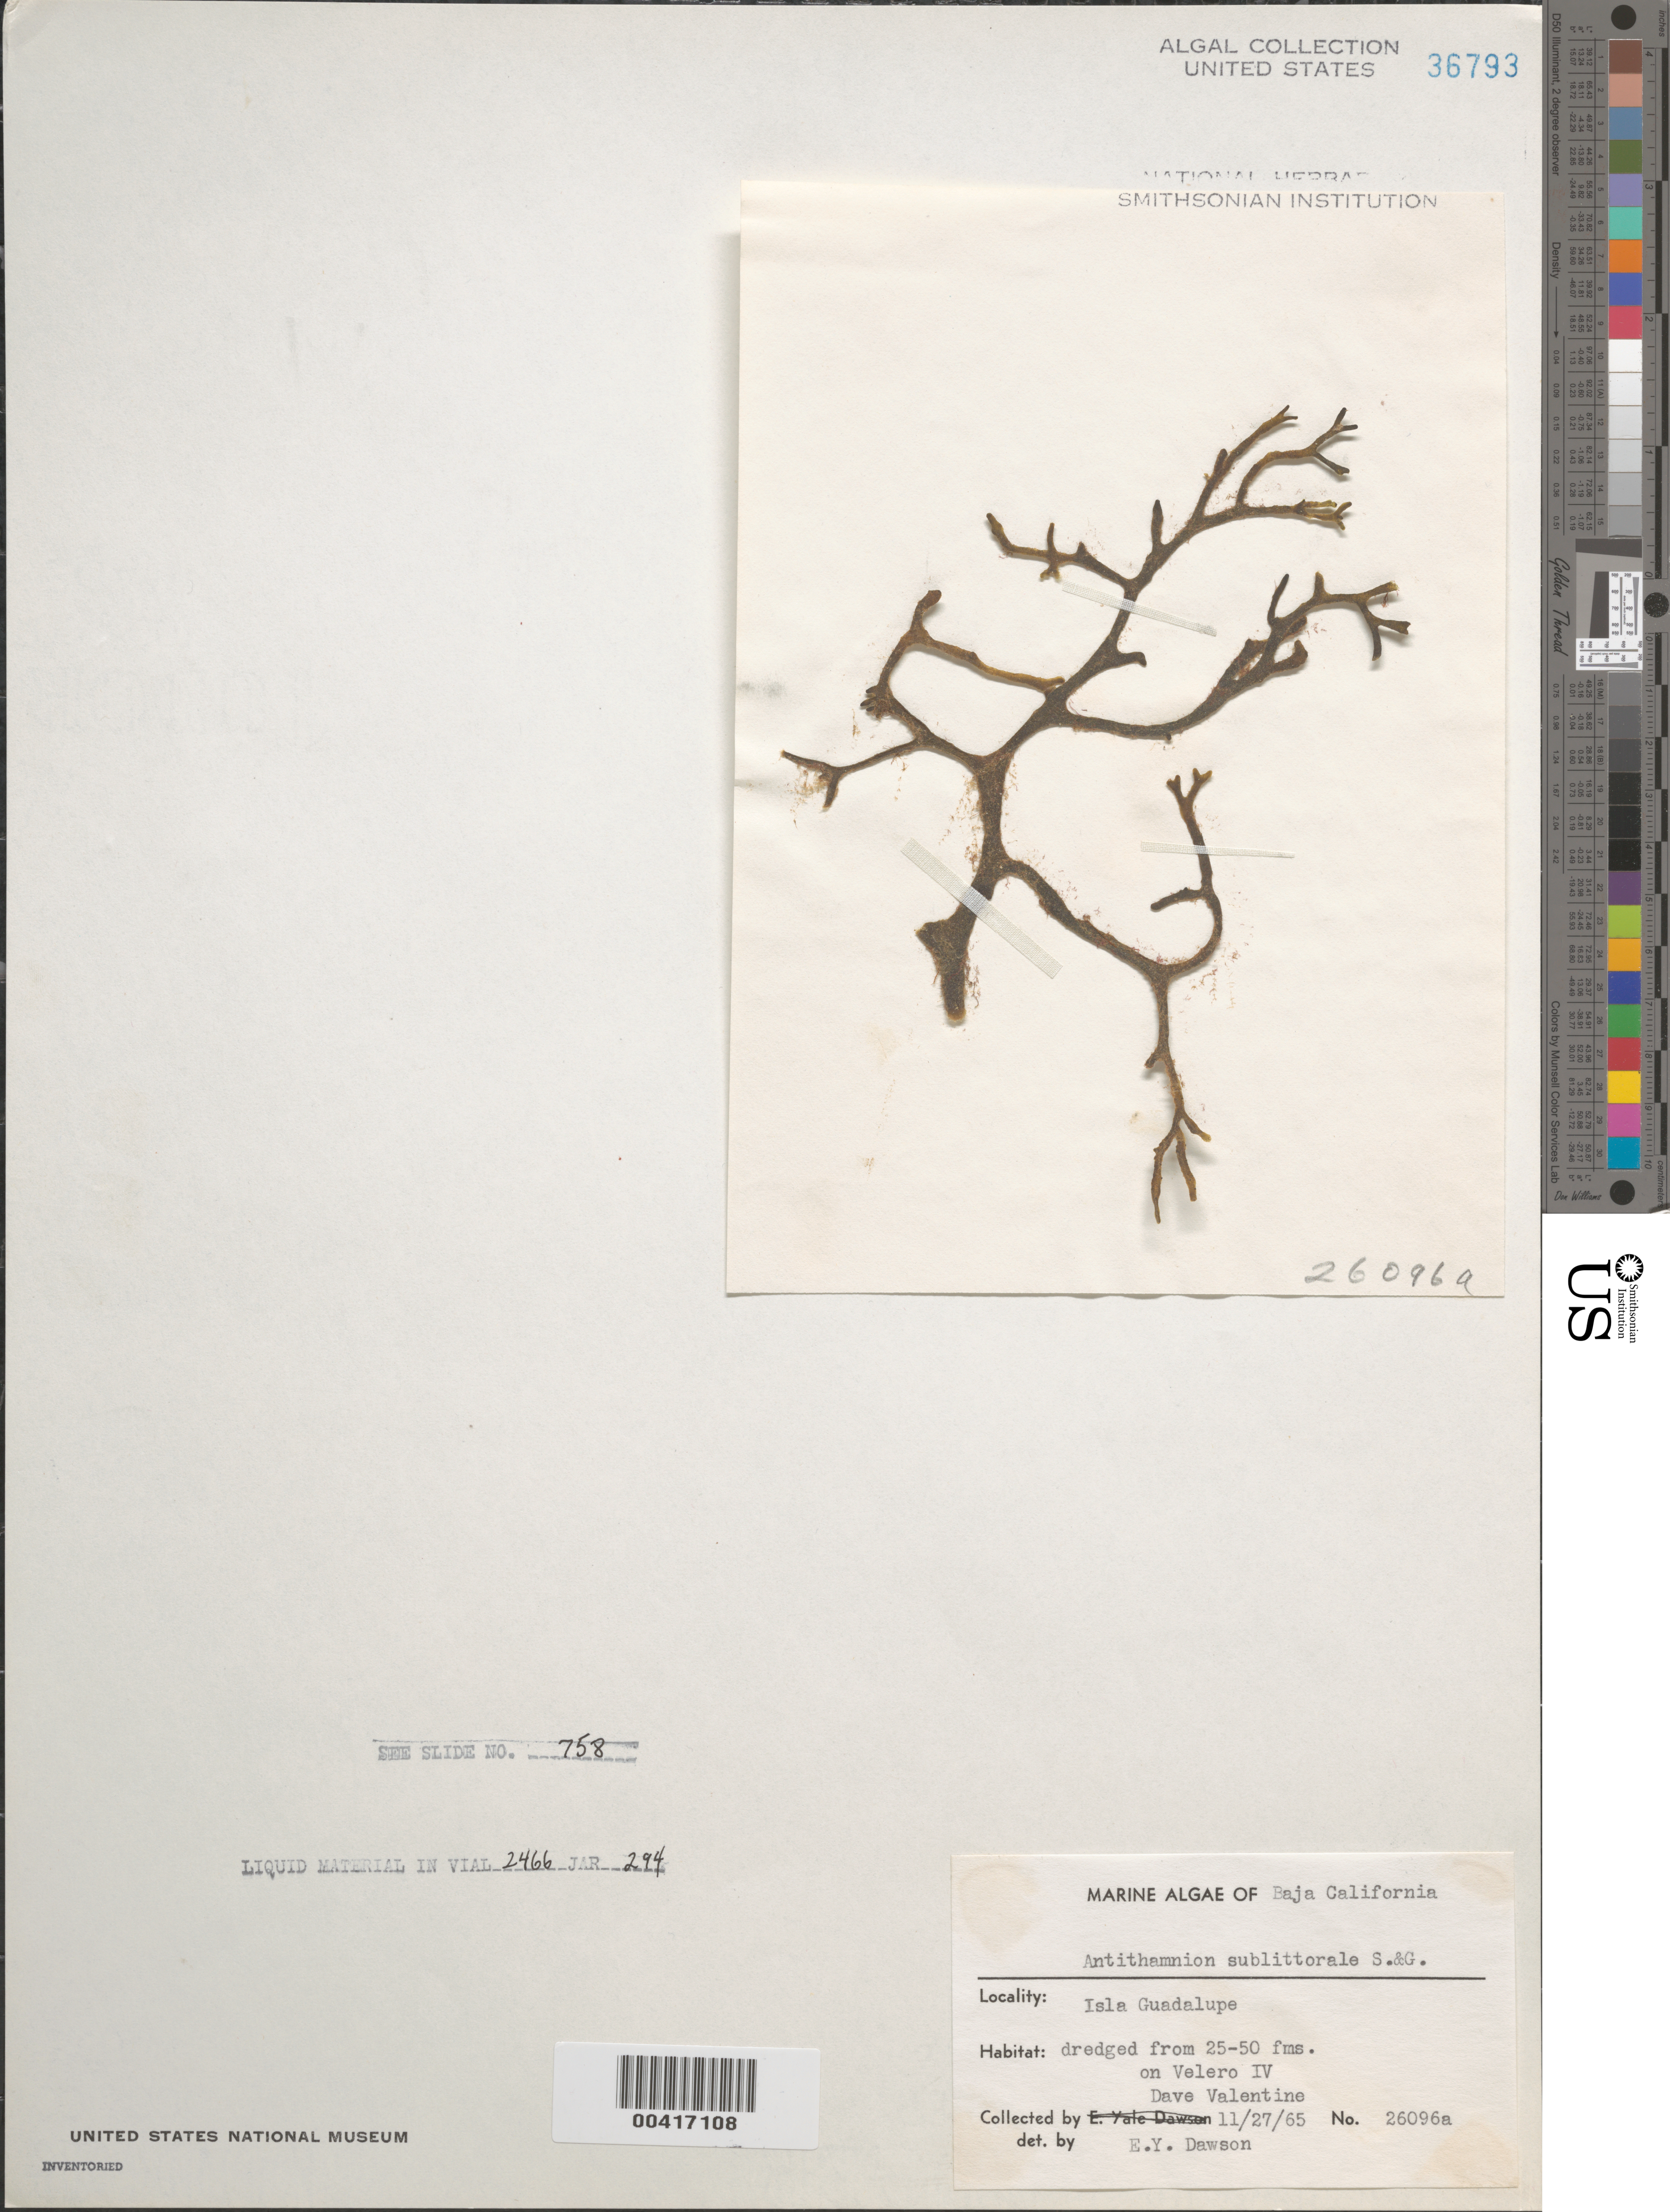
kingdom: Plantae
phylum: Rhodophyta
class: Florideophyceae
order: Ceramiales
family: Ceramiaceae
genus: Antithamnionella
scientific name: Antithamnionella sublittoralis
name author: (Setchell & N.L. Gardner) A. Athanasiadis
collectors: D. Valentine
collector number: EYD 26096a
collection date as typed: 27 Nov 1965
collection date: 1965-11-27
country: Mexico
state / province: Baja California Norte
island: Isla Guadalupe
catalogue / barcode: US 36793